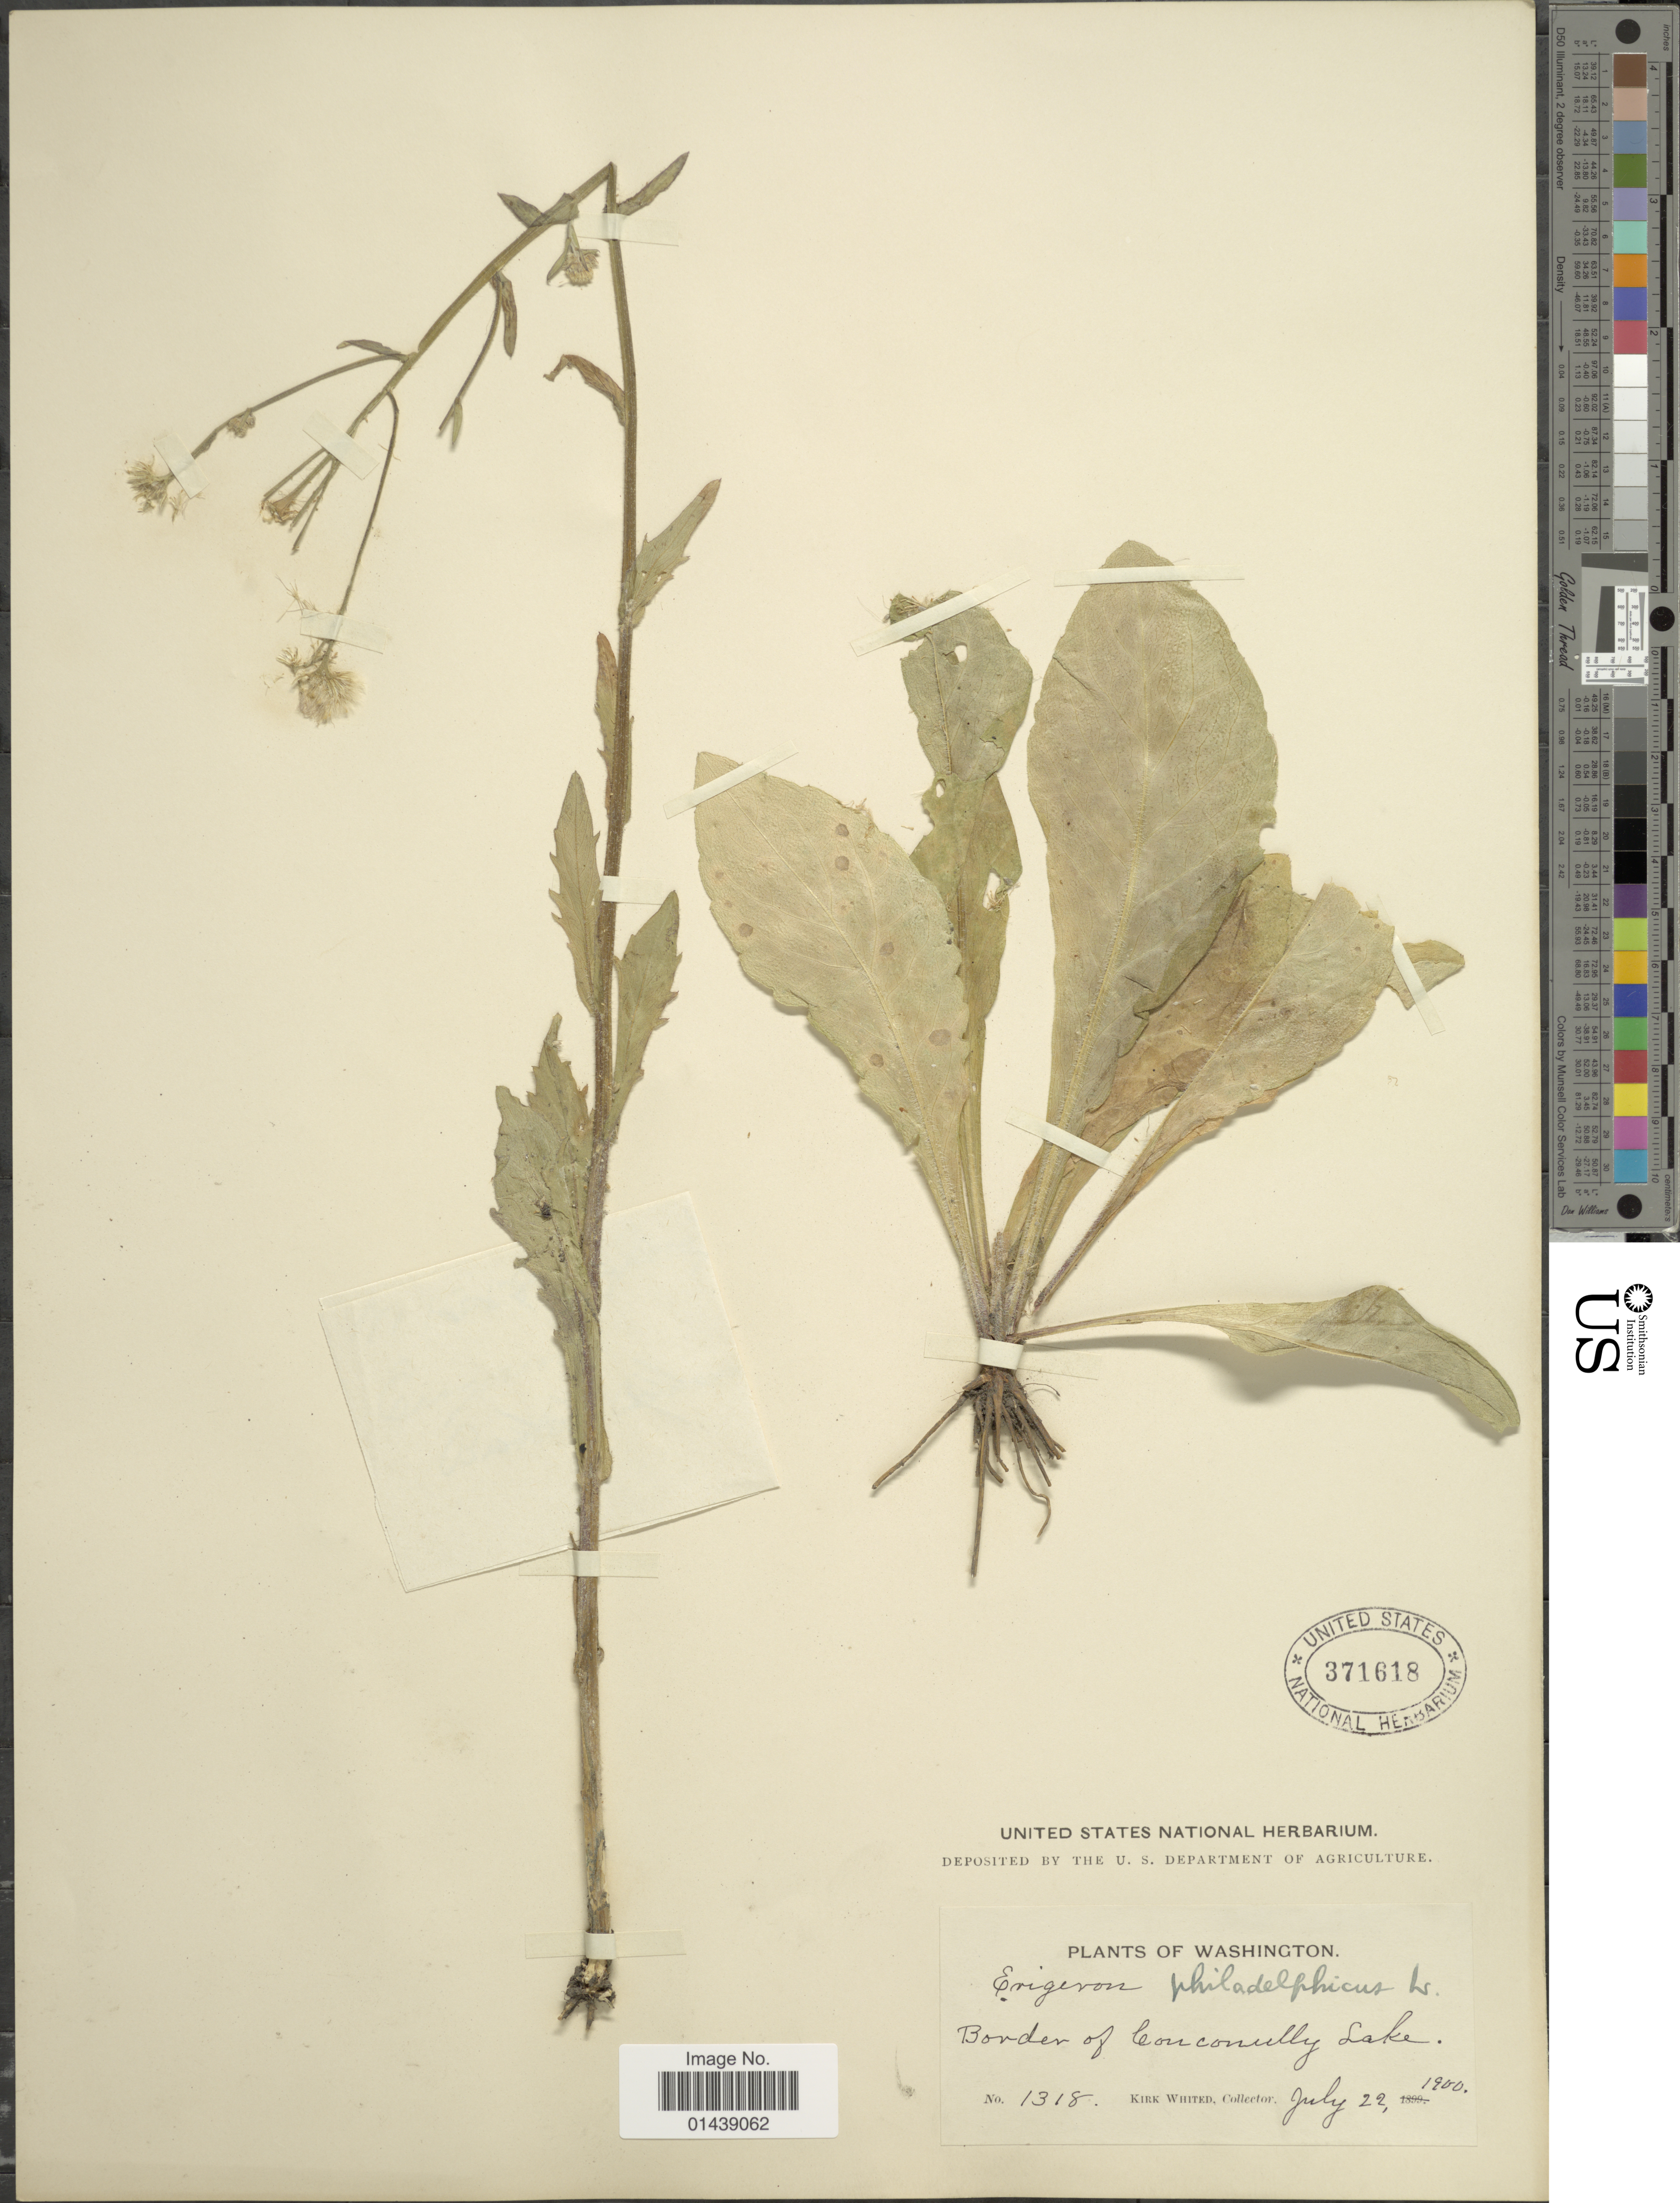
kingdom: Plantae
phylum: Tracheophyta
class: Magnoliopsida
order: Asterales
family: Asteraceae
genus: Erigeron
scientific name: Erigeron philadelphicus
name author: L.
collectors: K. Whited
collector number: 1318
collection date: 1900-07-22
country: United States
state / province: Washington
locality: Border of Conconully Lake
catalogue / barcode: US 371618